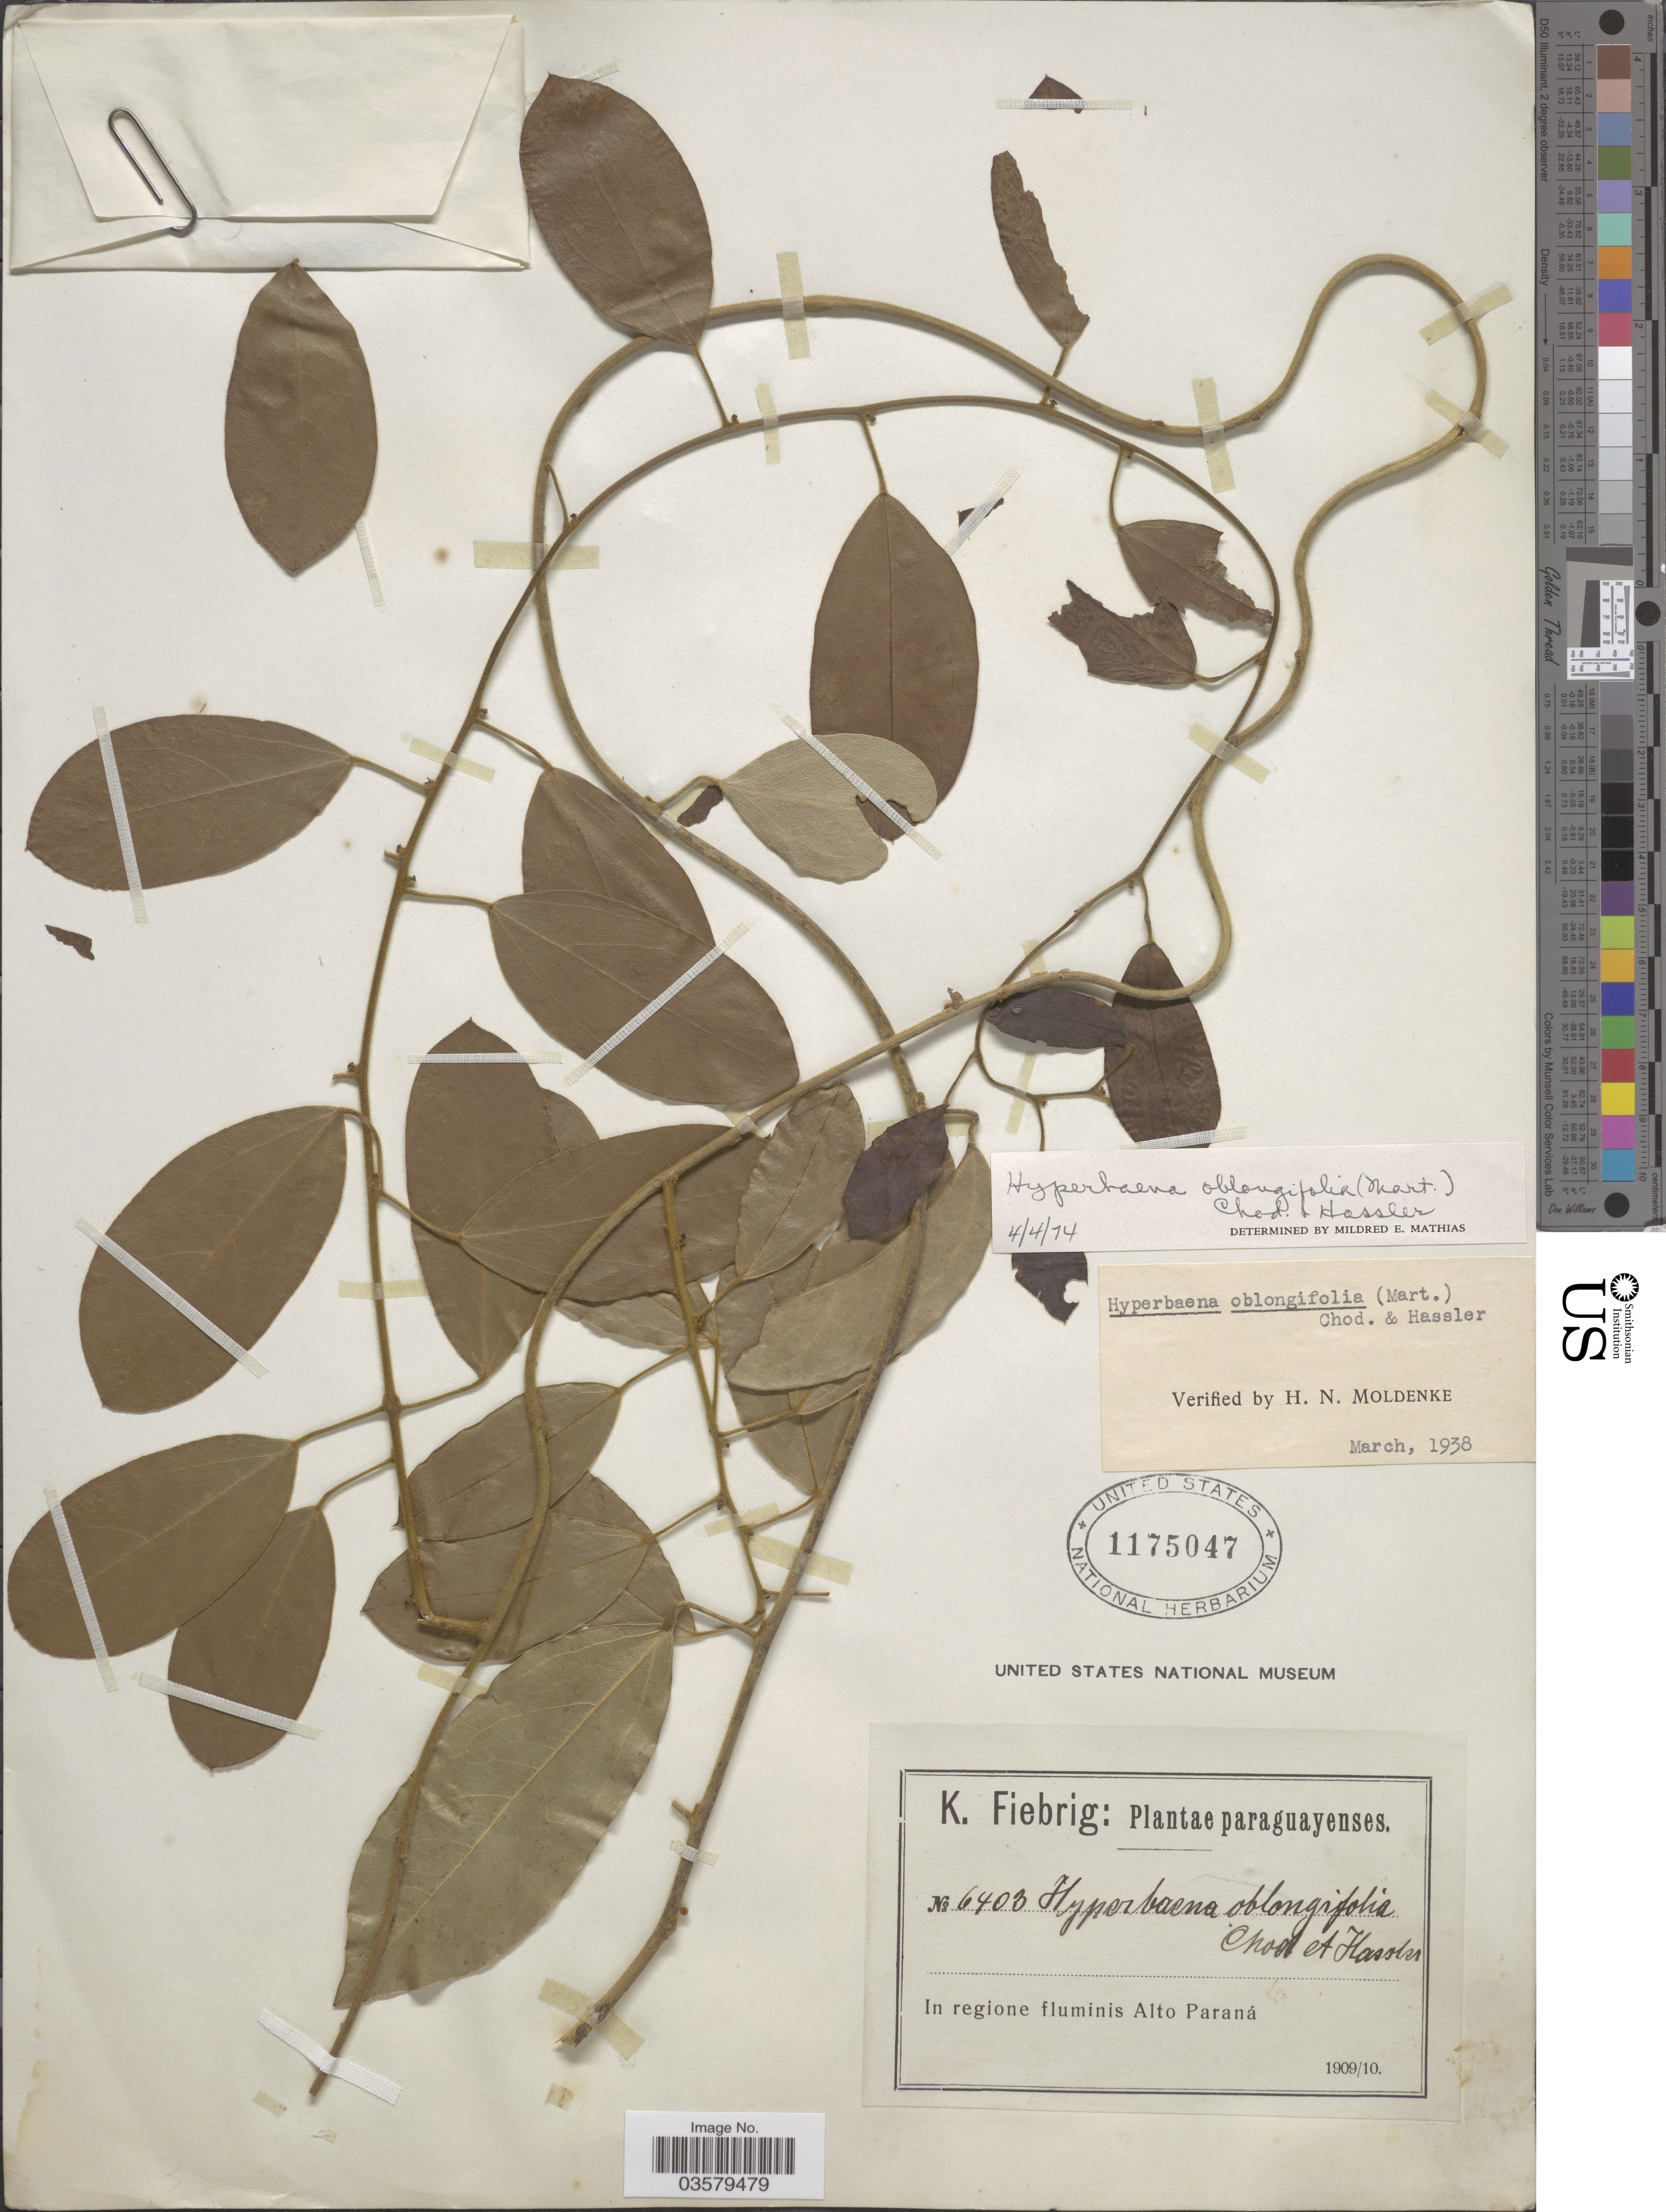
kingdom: Plantae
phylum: Tracheophyta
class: Magnoliopsida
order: Ranunculales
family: Menispermaceae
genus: Hyperbaena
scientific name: Hyperbaena oblongifolia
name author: (Eichler) Chodat & Hassl.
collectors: K. Fiebrig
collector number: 6403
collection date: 1909/1910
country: Paraguay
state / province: Alto Parana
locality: In regione fluminis Alto Paraná.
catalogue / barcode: US 1175047